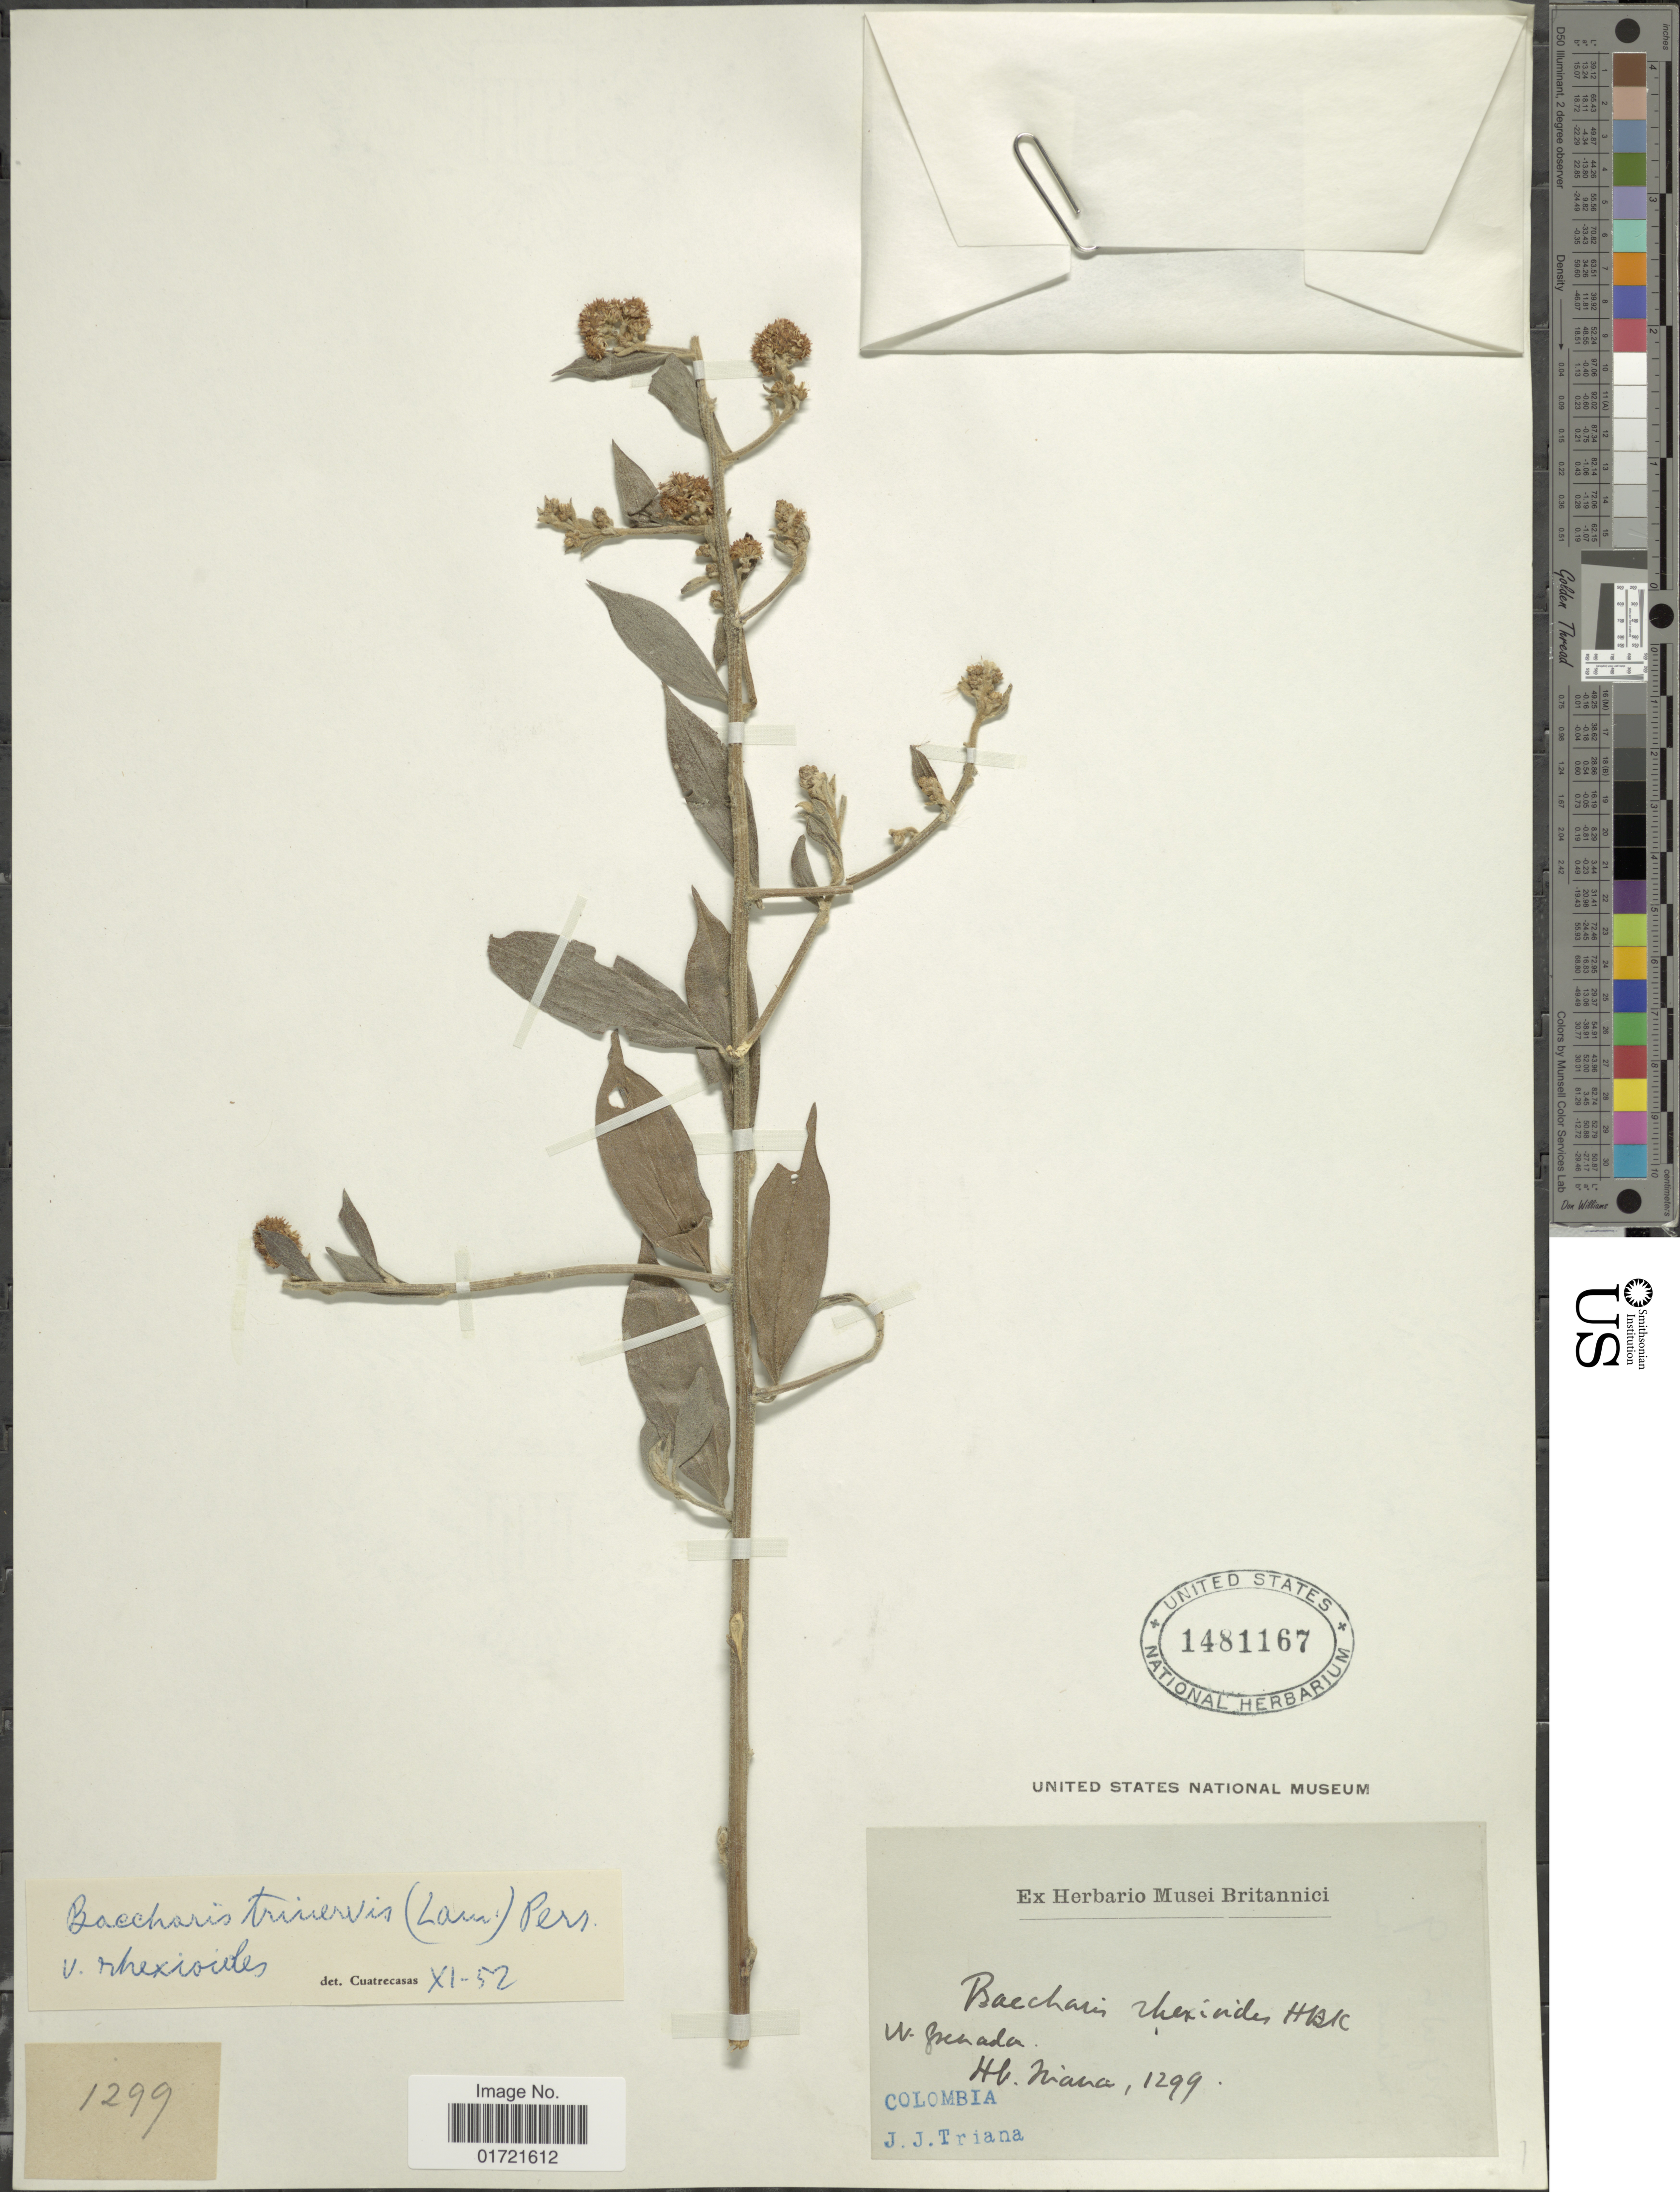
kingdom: Plantae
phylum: Tracheophyta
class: Magnoliopsida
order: Asterales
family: Asteraceae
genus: Baccharis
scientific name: Baccharis trinervis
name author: (Lam.) Pers.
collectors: J. J. Triana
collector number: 1299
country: Colombia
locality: W. Grenada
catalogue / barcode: US 1481167